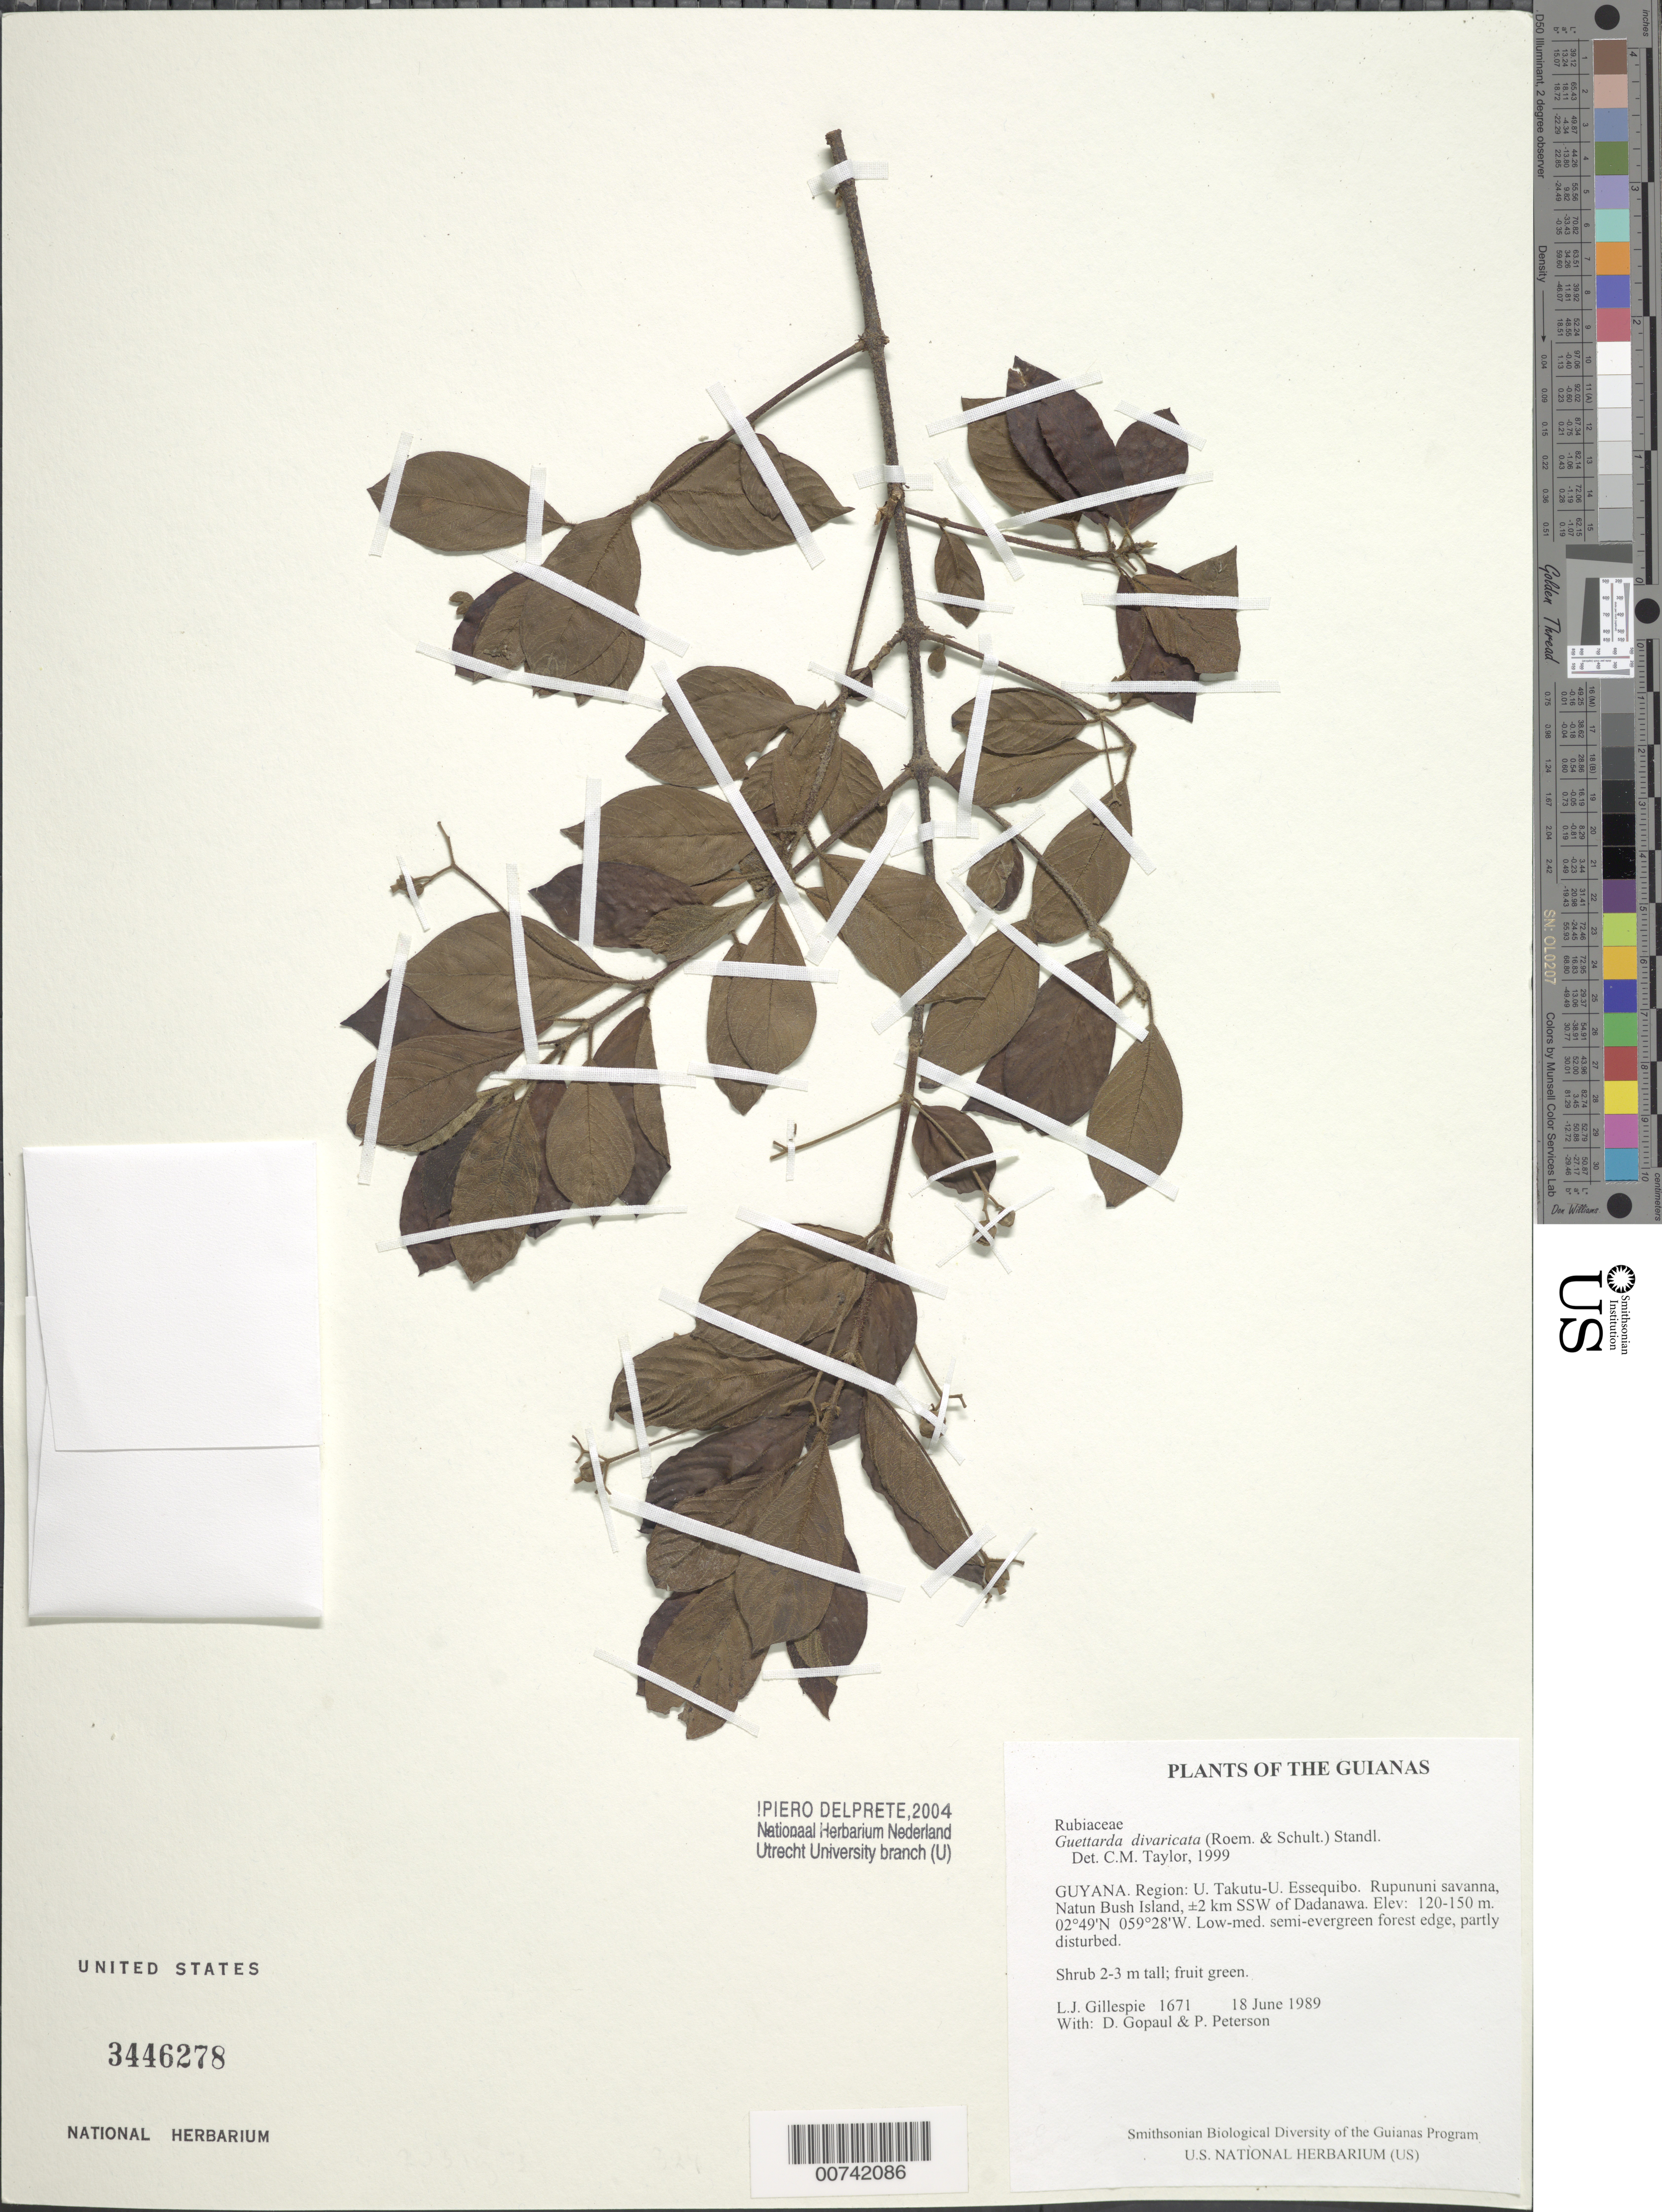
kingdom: Plantae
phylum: Tracheophyta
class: Magnoliopsida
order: Gentianales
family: Rubiaceae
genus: Guettarda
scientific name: Guettarda divaricata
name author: (Humb. & Bonpl. ex Roem. & Schult.) Standl.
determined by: Delprete, P. G., Herb. de Guyane Cay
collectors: L. J. Gillespie, D. Gopaul & P. M. Peterson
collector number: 1671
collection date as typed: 18 June 1989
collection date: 1989-06-18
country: Guyana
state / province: U. Takutu-U. Essequibo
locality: Rupununi savanna, Natun Bush Island, ±2 km SSW of Dadanawa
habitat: Low-med. semi-evergreen forest edge, partly disturbed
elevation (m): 120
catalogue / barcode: US 3446278